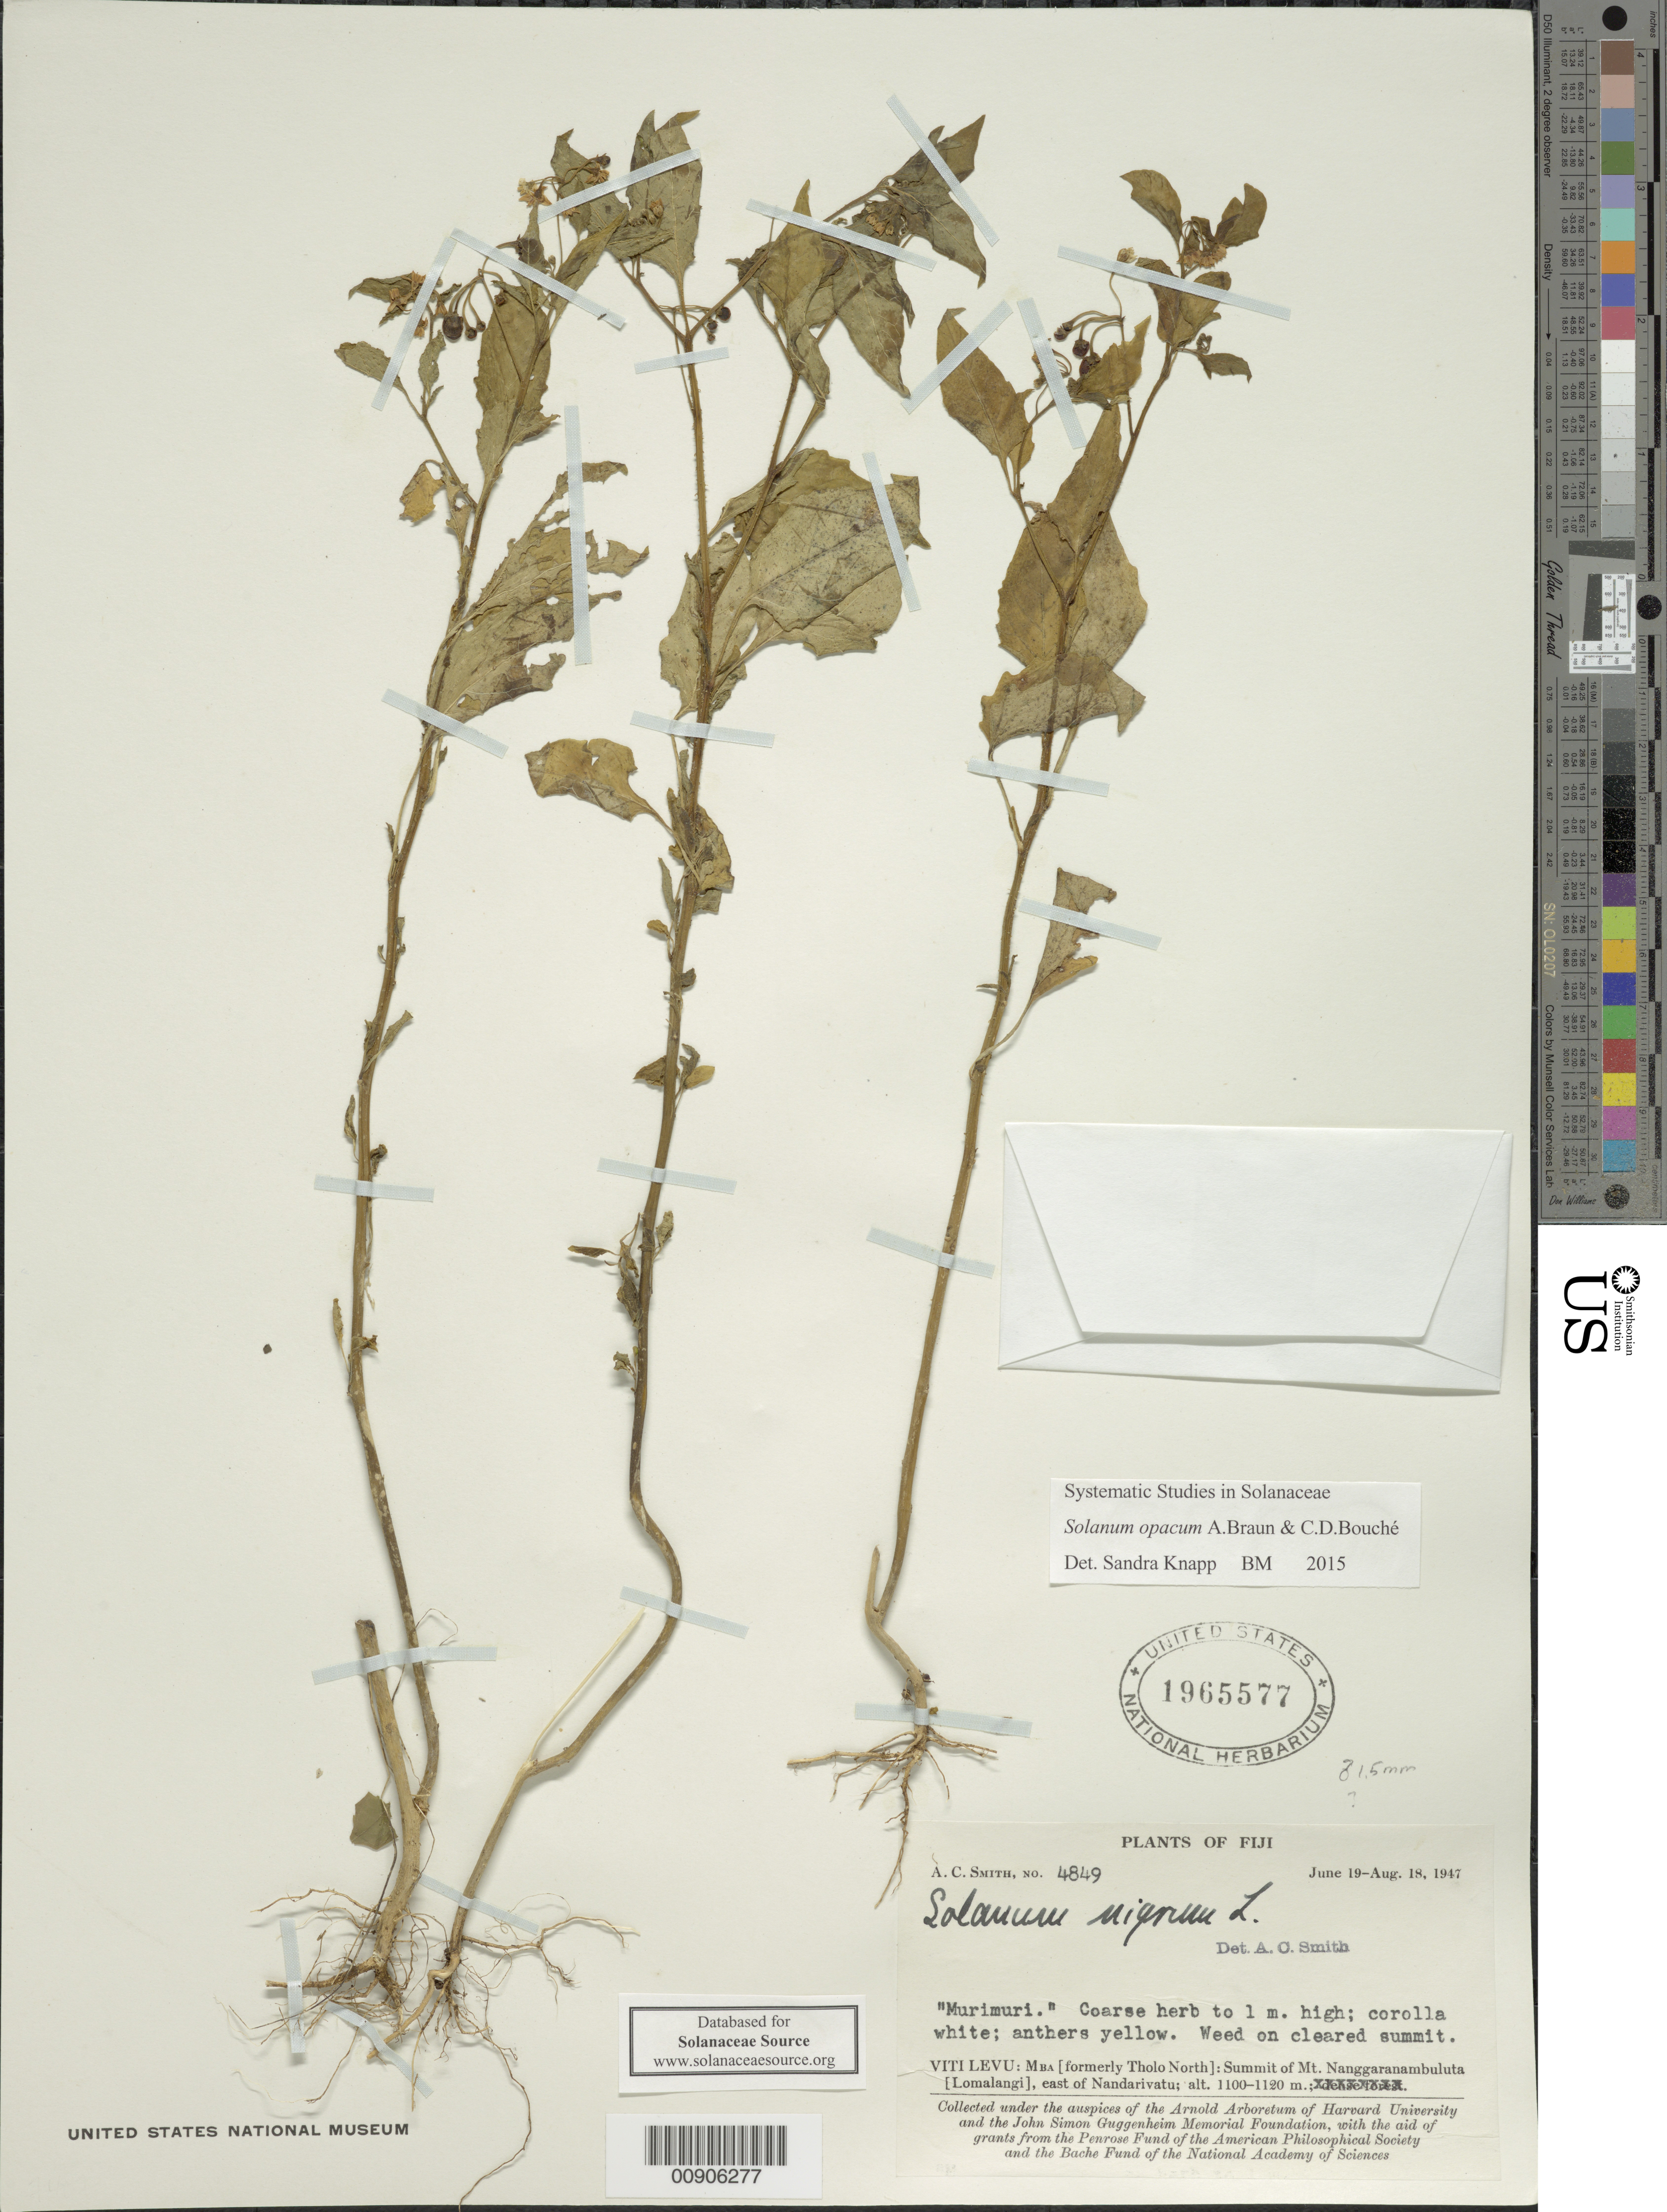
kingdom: Plantae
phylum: Tracheophyta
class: Magnoliopsida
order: Solanales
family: Solanaceae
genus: Solanum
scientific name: Solanum nigrum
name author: L.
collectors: C. A. Smith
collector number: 4849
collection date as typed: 19 Jun 1947 to 18 Aug 1947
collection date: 1947-06-19/1947-08-18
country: Fiji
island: Viti Levu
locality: Summit of Mt. Nanggaranambuluta, east of Nandarivatu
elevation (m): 1100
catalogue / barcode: US 1965577